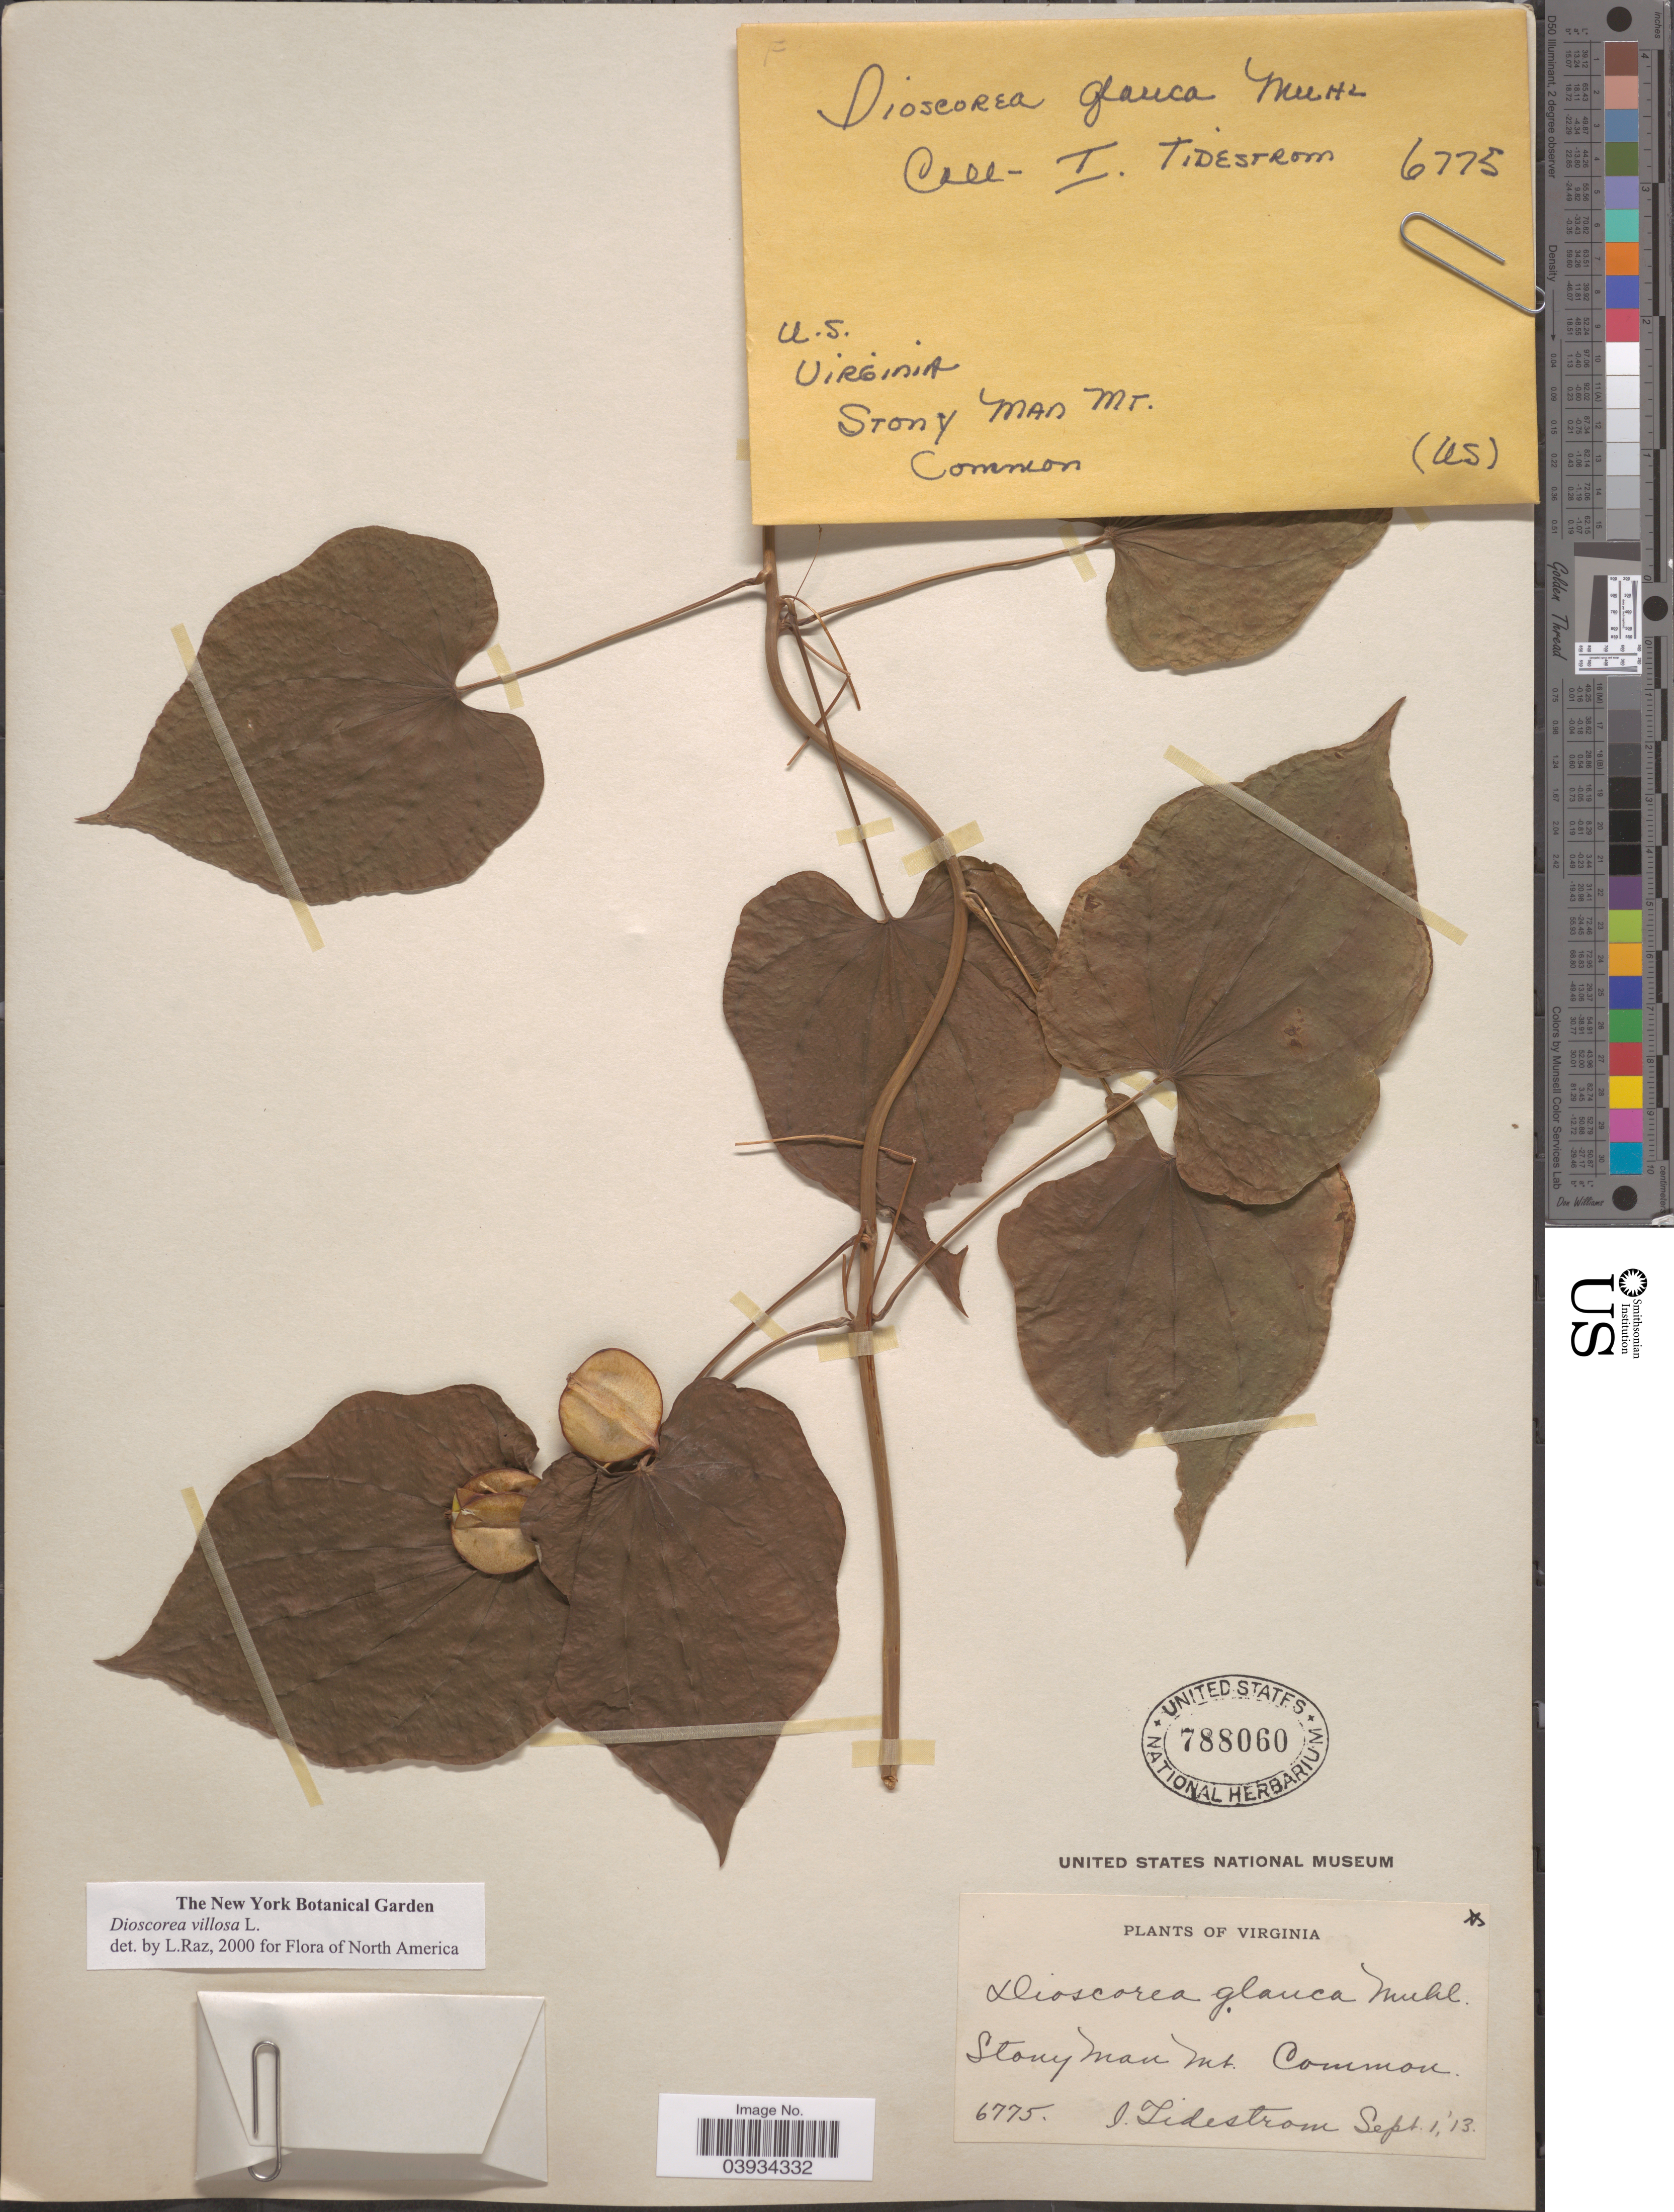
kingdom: Plantae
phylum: Tracheophyta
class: Liliopsida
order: Dioscoreales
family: Dioscoreaceae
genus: Dioscorea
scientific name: Dioscorea villosa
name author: L.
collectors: I. F. Tidestrom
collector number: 6775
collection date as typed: Transcribed d/m/y: 1/9/13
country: United States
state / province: Virginia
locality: Stony Man Mt.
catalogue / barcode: US 788060